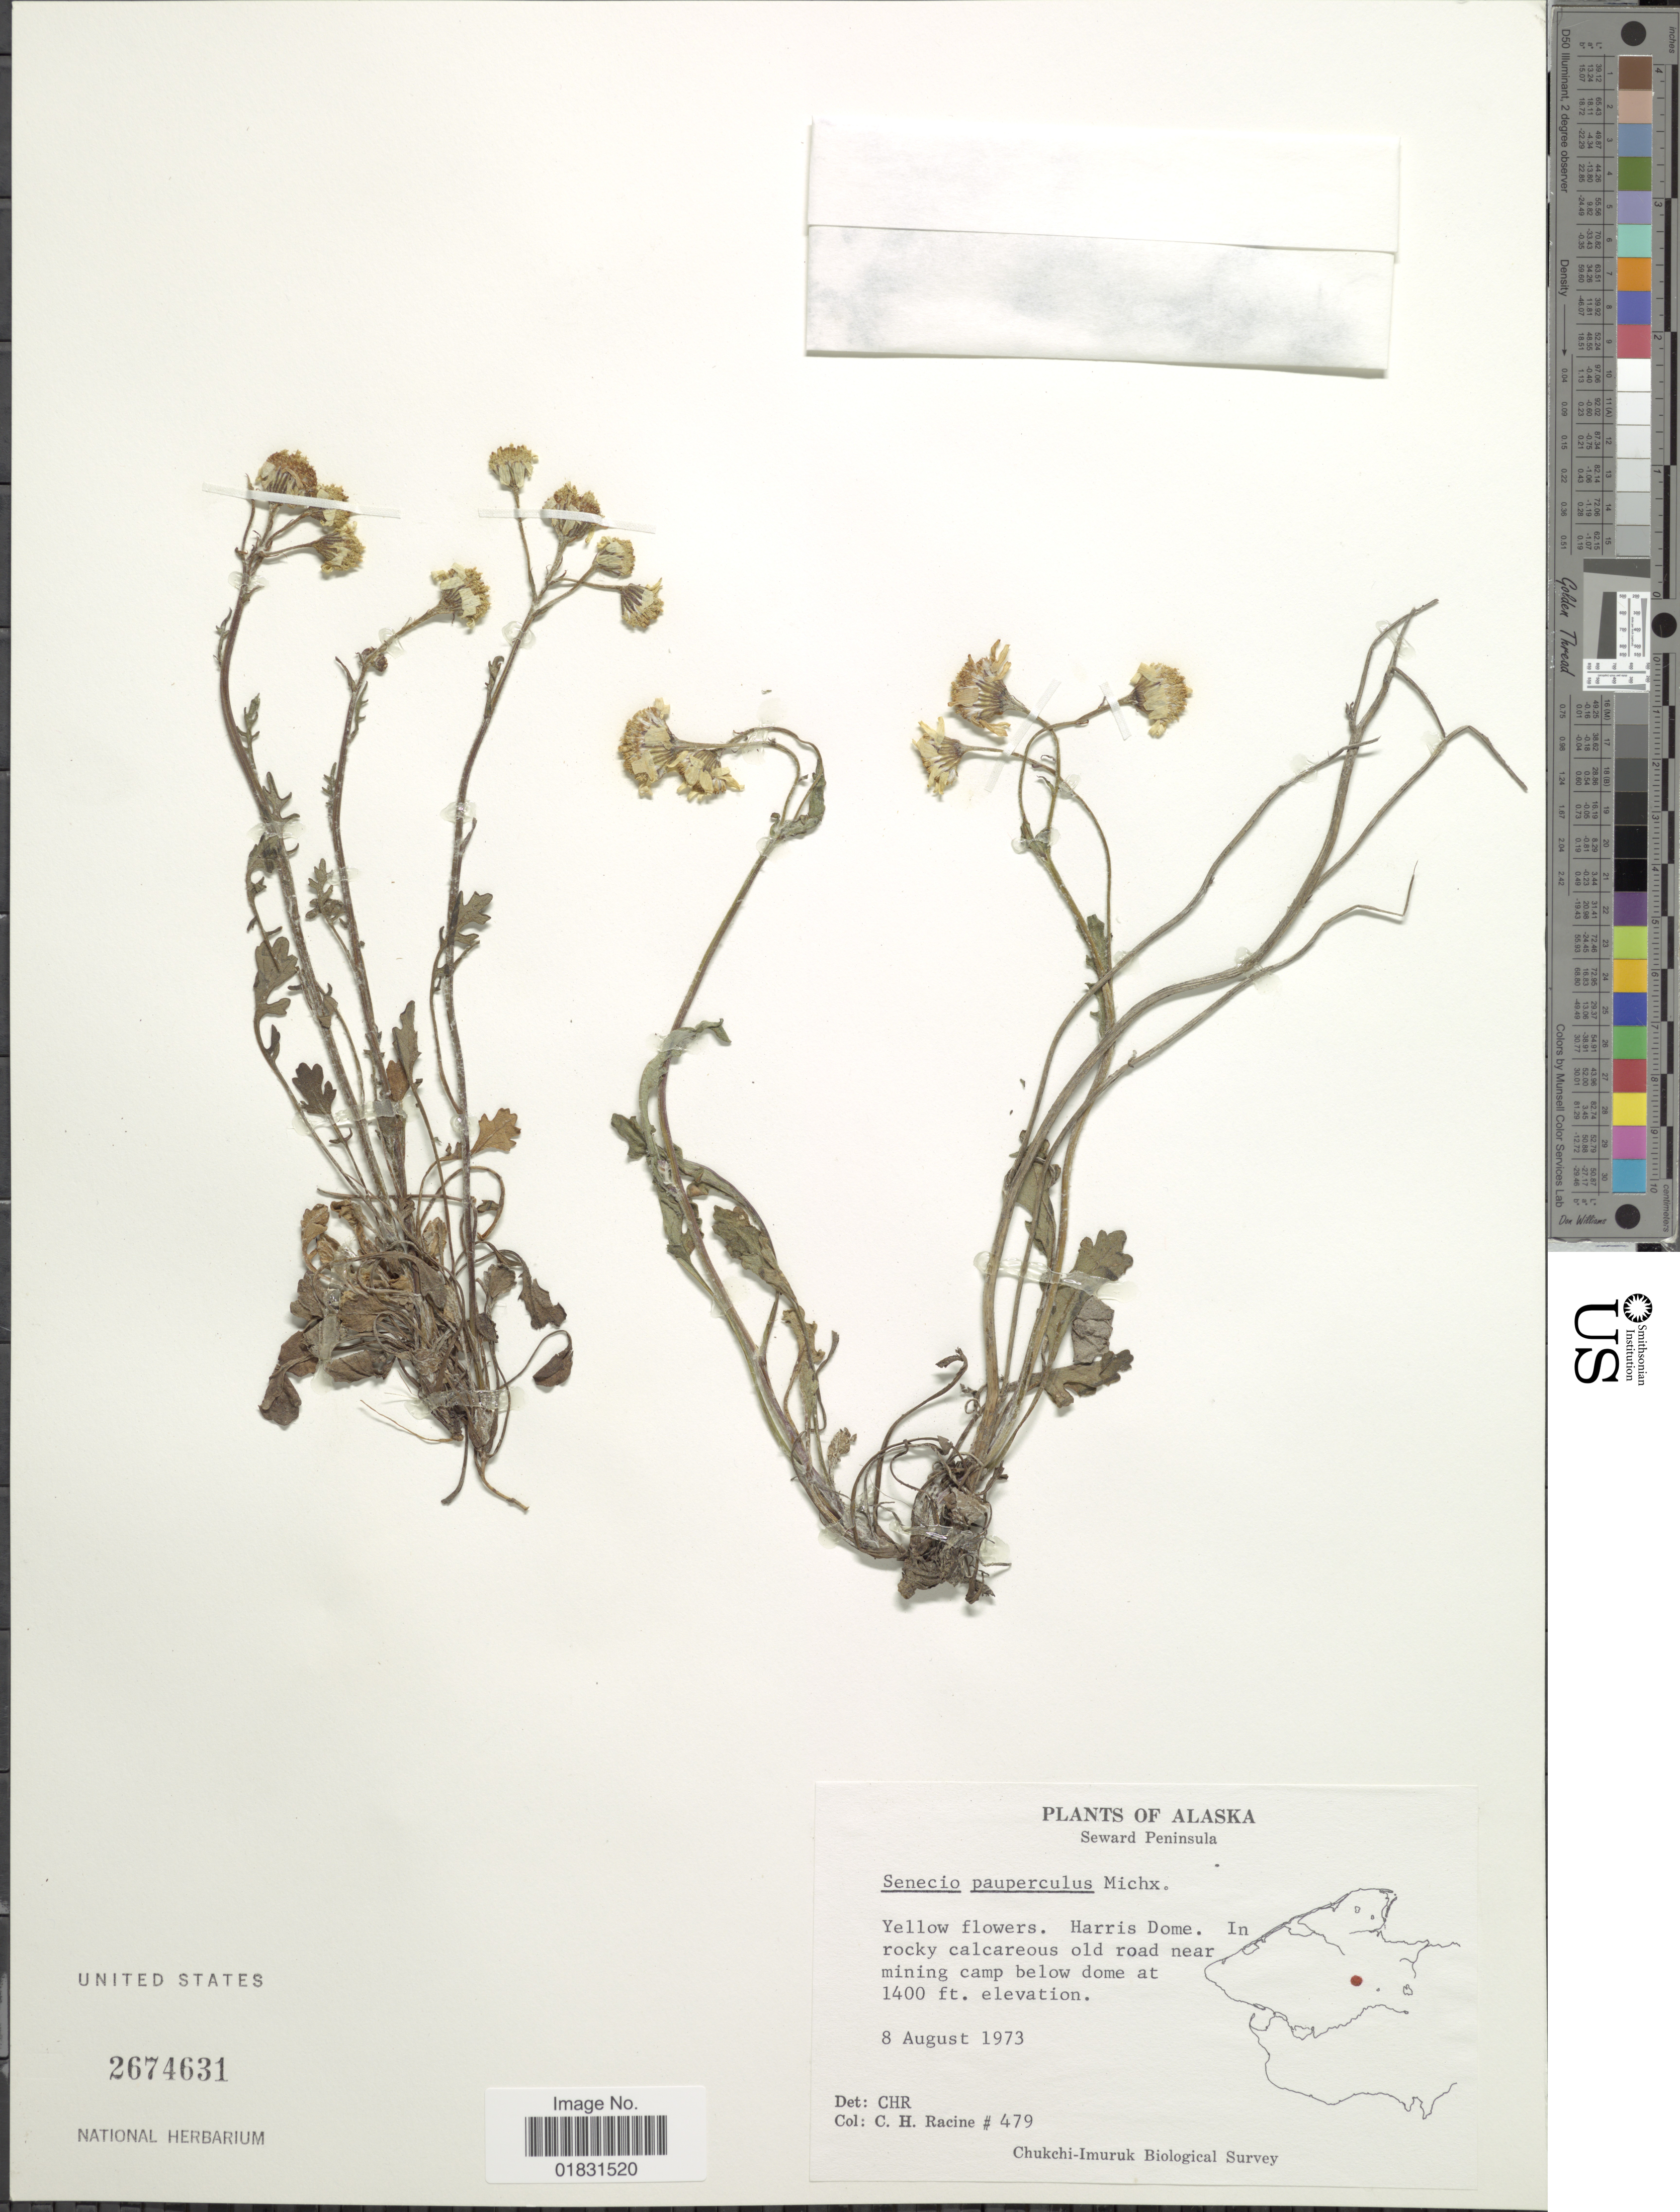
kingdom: Plantae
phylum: Tracheophyta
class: Magnoliopsida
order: Asterales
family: Asteraceae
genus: Packera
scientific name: Packera paupercula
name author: (Michx.) Á. Löve & D. Löve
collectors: C. Racine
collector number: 479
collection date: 1973-08-08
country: United States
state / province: Alaska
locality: Seward Peninsula, Harris Dome. In rocky calcareous old road near mining camp below dome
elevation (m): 427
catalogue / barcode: US 2674631